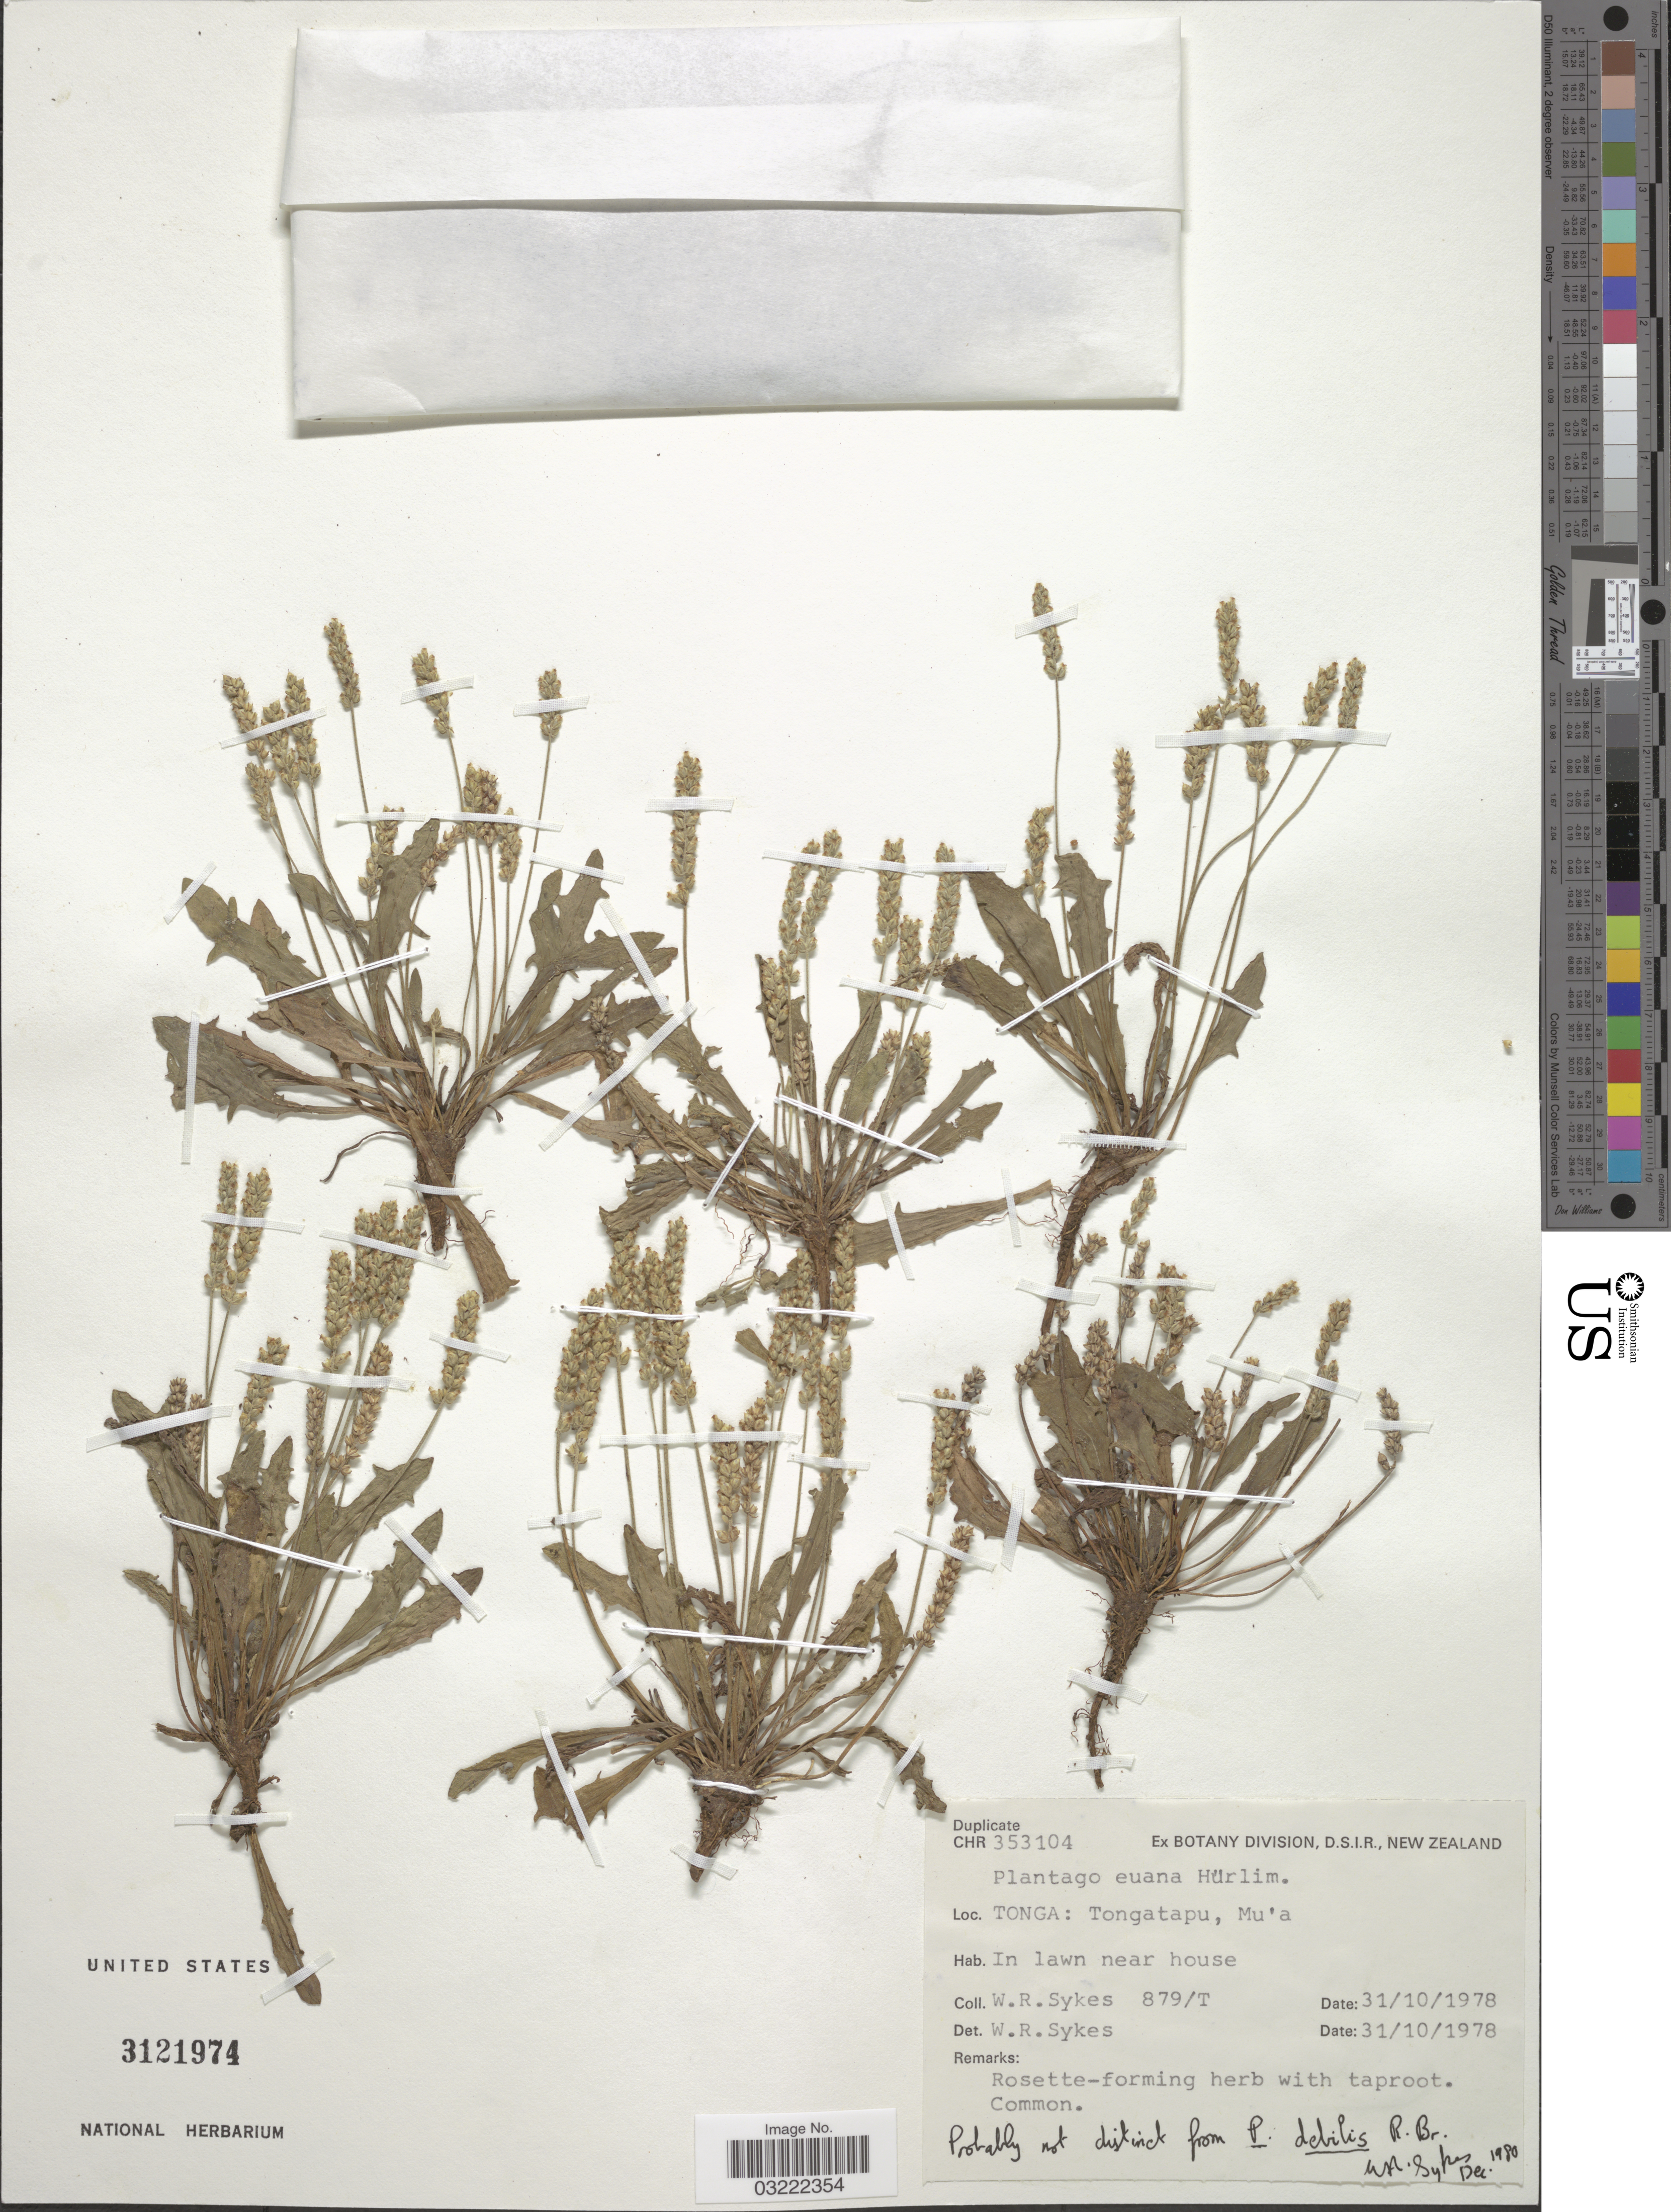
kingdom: Plantae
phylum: Tracheophyta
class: Magnoliopsida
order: Lamiales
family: Plantaginaceae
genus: Plantago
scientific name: Plantago euana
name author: Hürl.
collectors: W. R. Sykes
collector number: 879/T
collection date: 1978-10-31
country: Tonga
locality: Tongatapu, Mu'a.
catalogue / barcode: US 3121974